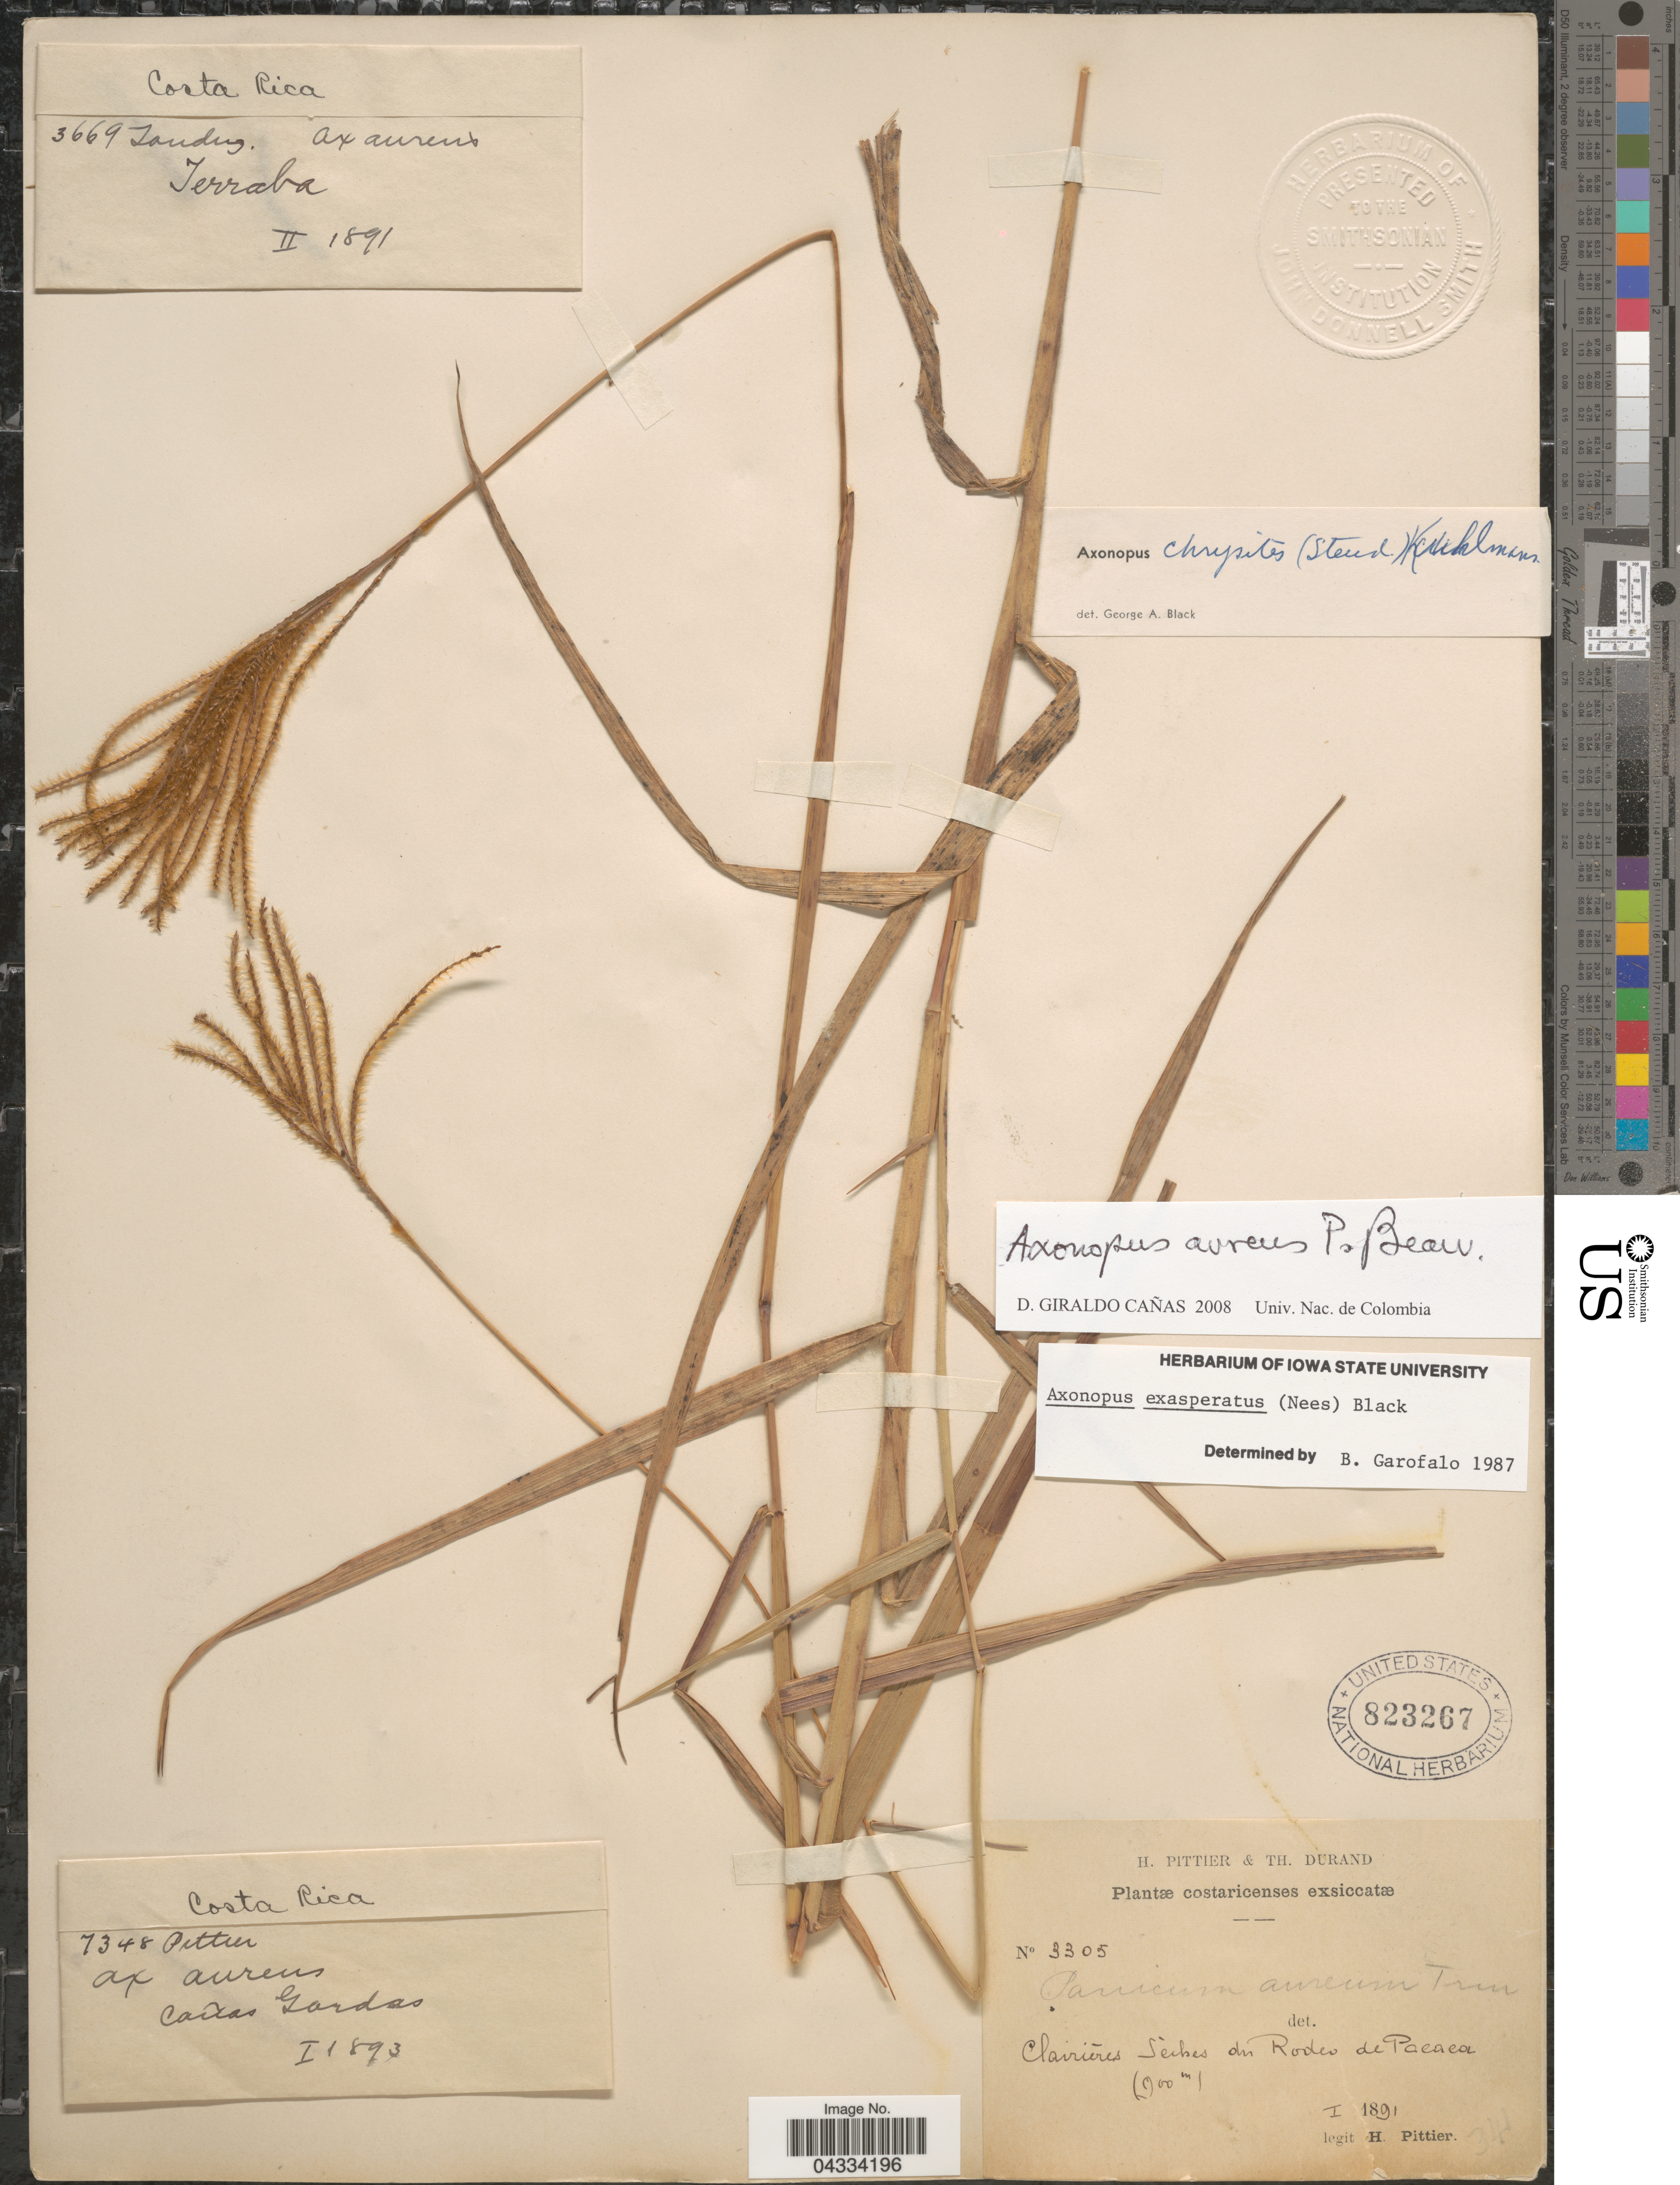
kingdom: Plantae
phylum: Tracheophyta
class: Liliopsida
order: Poales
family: Poaceae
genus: Axonopus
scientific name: Axonopus aureus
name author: P. Beauv.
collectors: H. F. Pittier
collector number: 3305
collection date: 1891-01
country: Costa Rica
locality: Clairieres seches du Rodeo de Pacaca.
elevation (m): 900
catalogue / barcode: US 823267